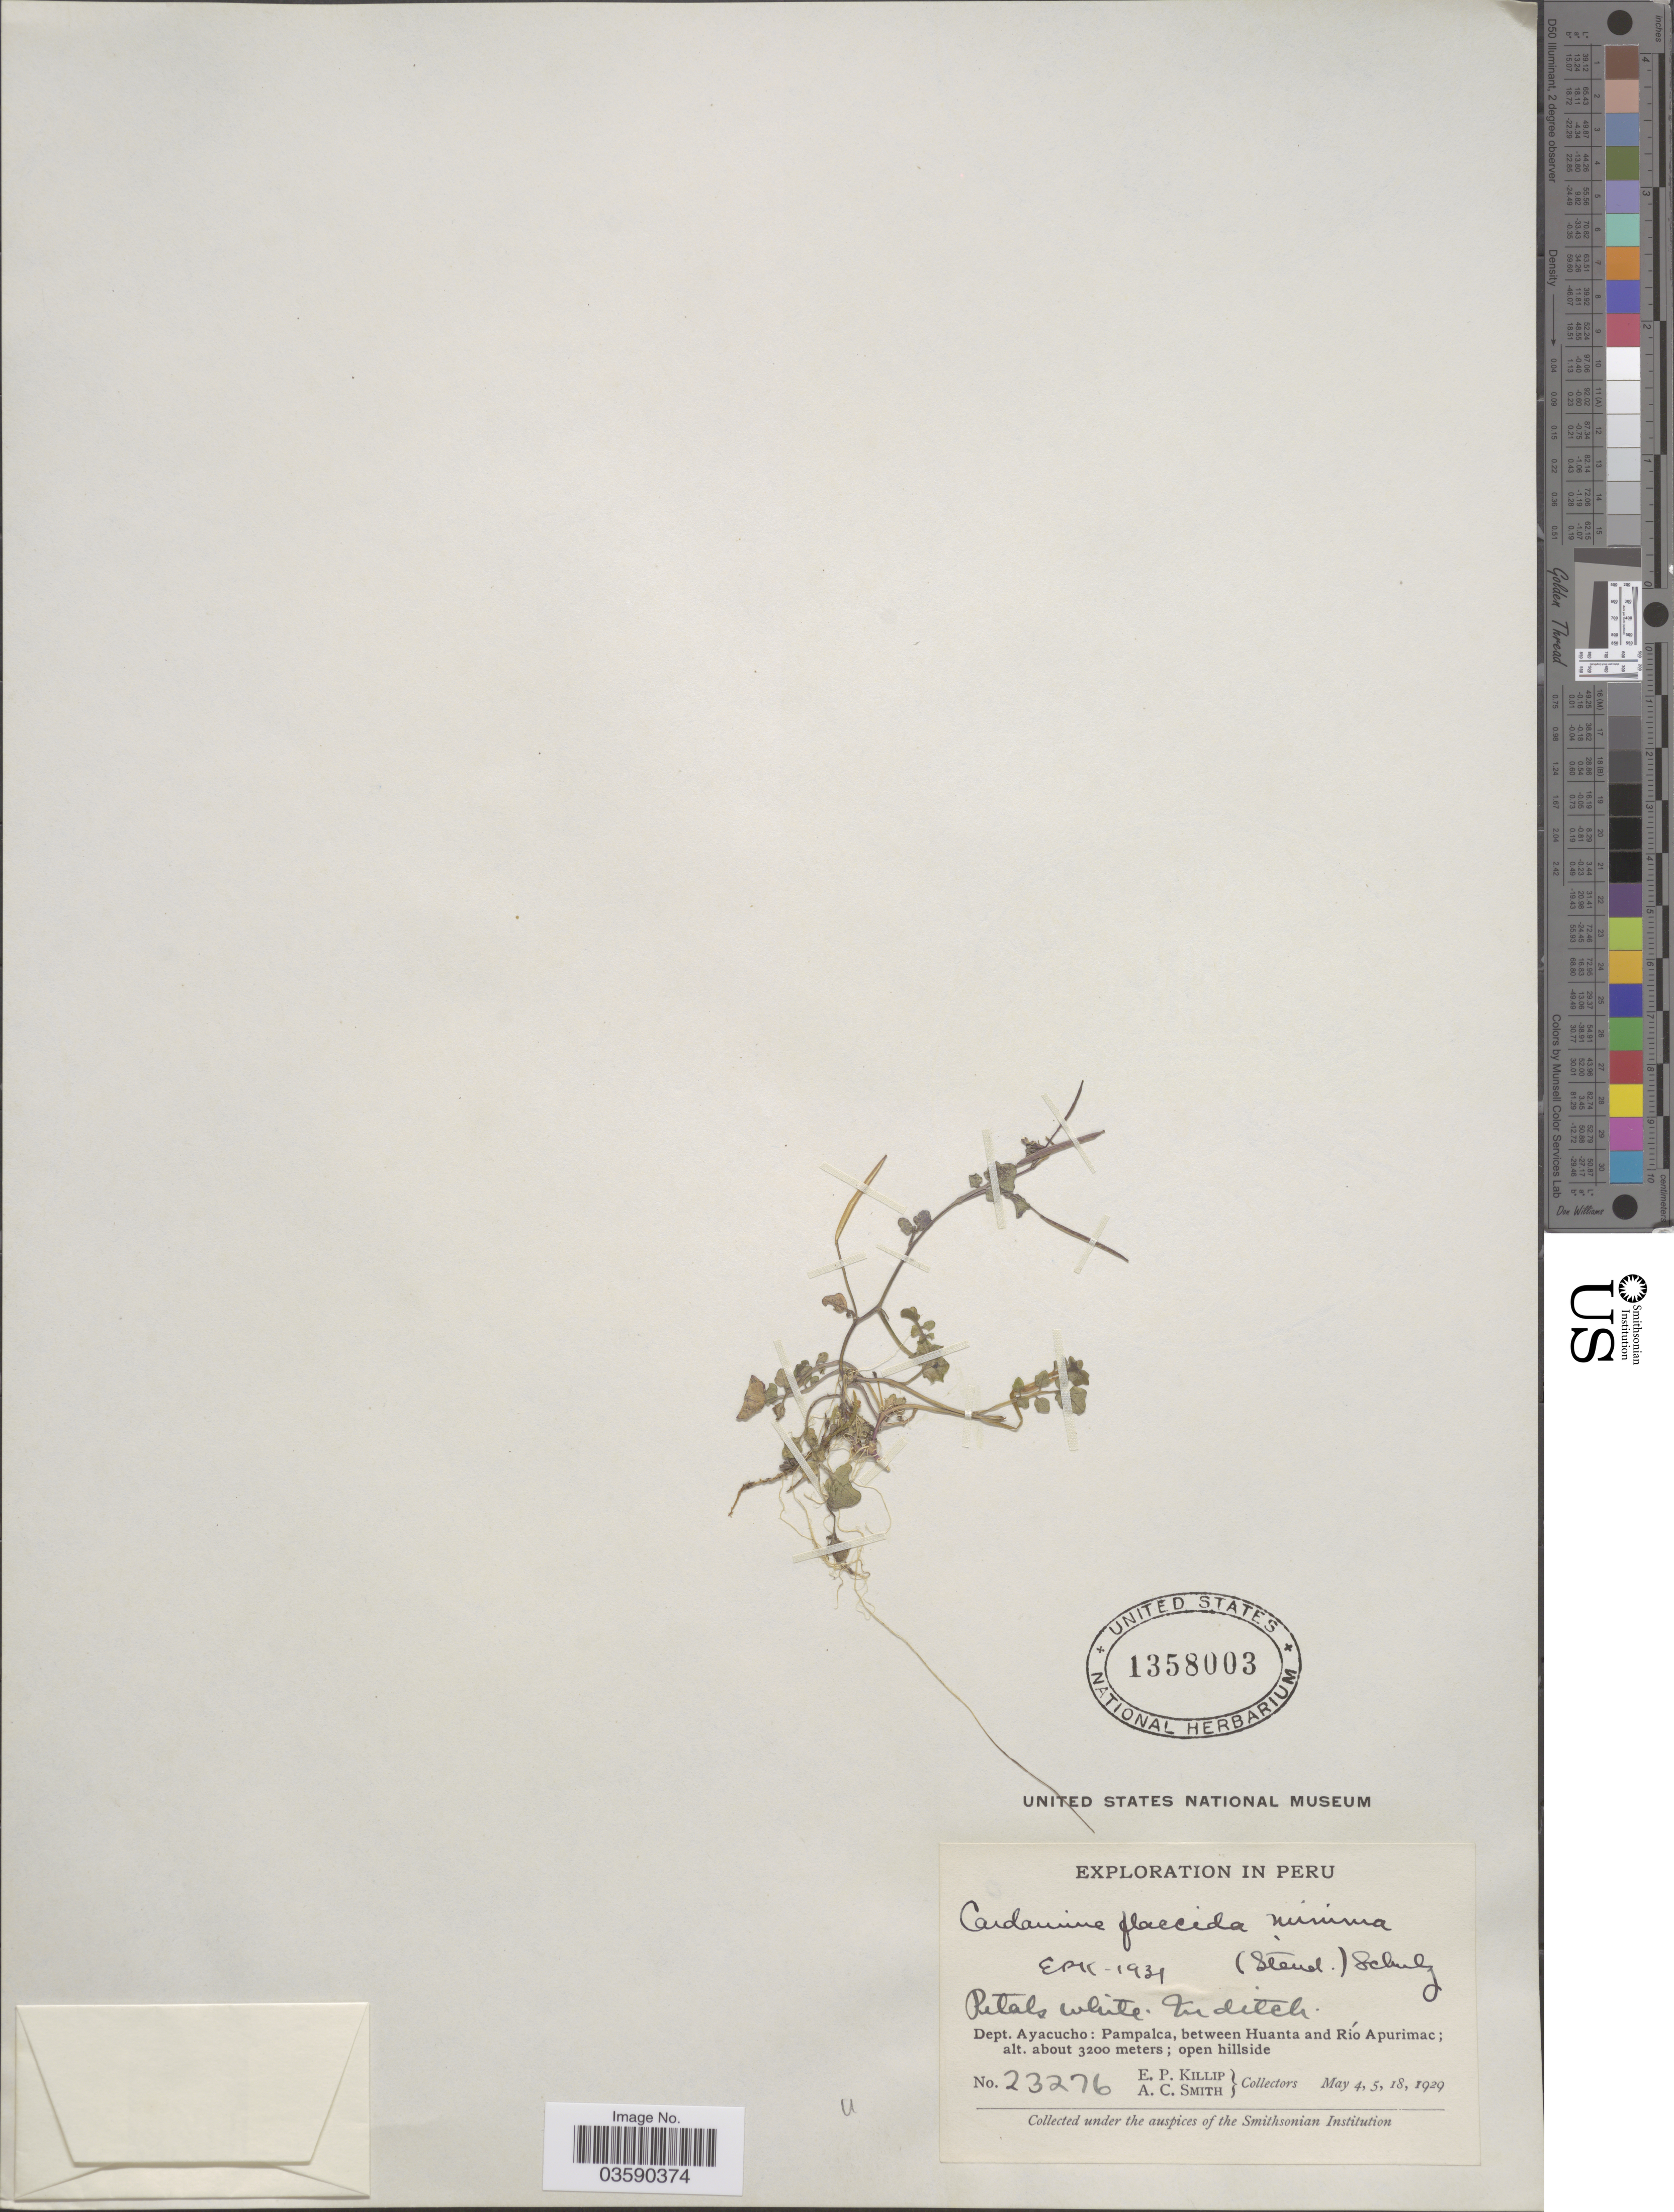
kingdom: Plantae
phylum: Tracheophyta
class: Magnoliopsida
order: Brassicales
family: Brassicaceae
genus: Cardamine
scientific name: Cardamine flaccida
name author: Cham. & Schltdl.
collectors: E. P. Killip & A. C. Smith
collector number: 23276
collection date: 1929-05-04/1929-05-18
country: Peru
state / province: Ayacucho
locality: Dept. Ayacucho: Pampalca, between Huanta and Río Apurimac.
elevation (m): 3200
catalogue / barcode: US 1358003